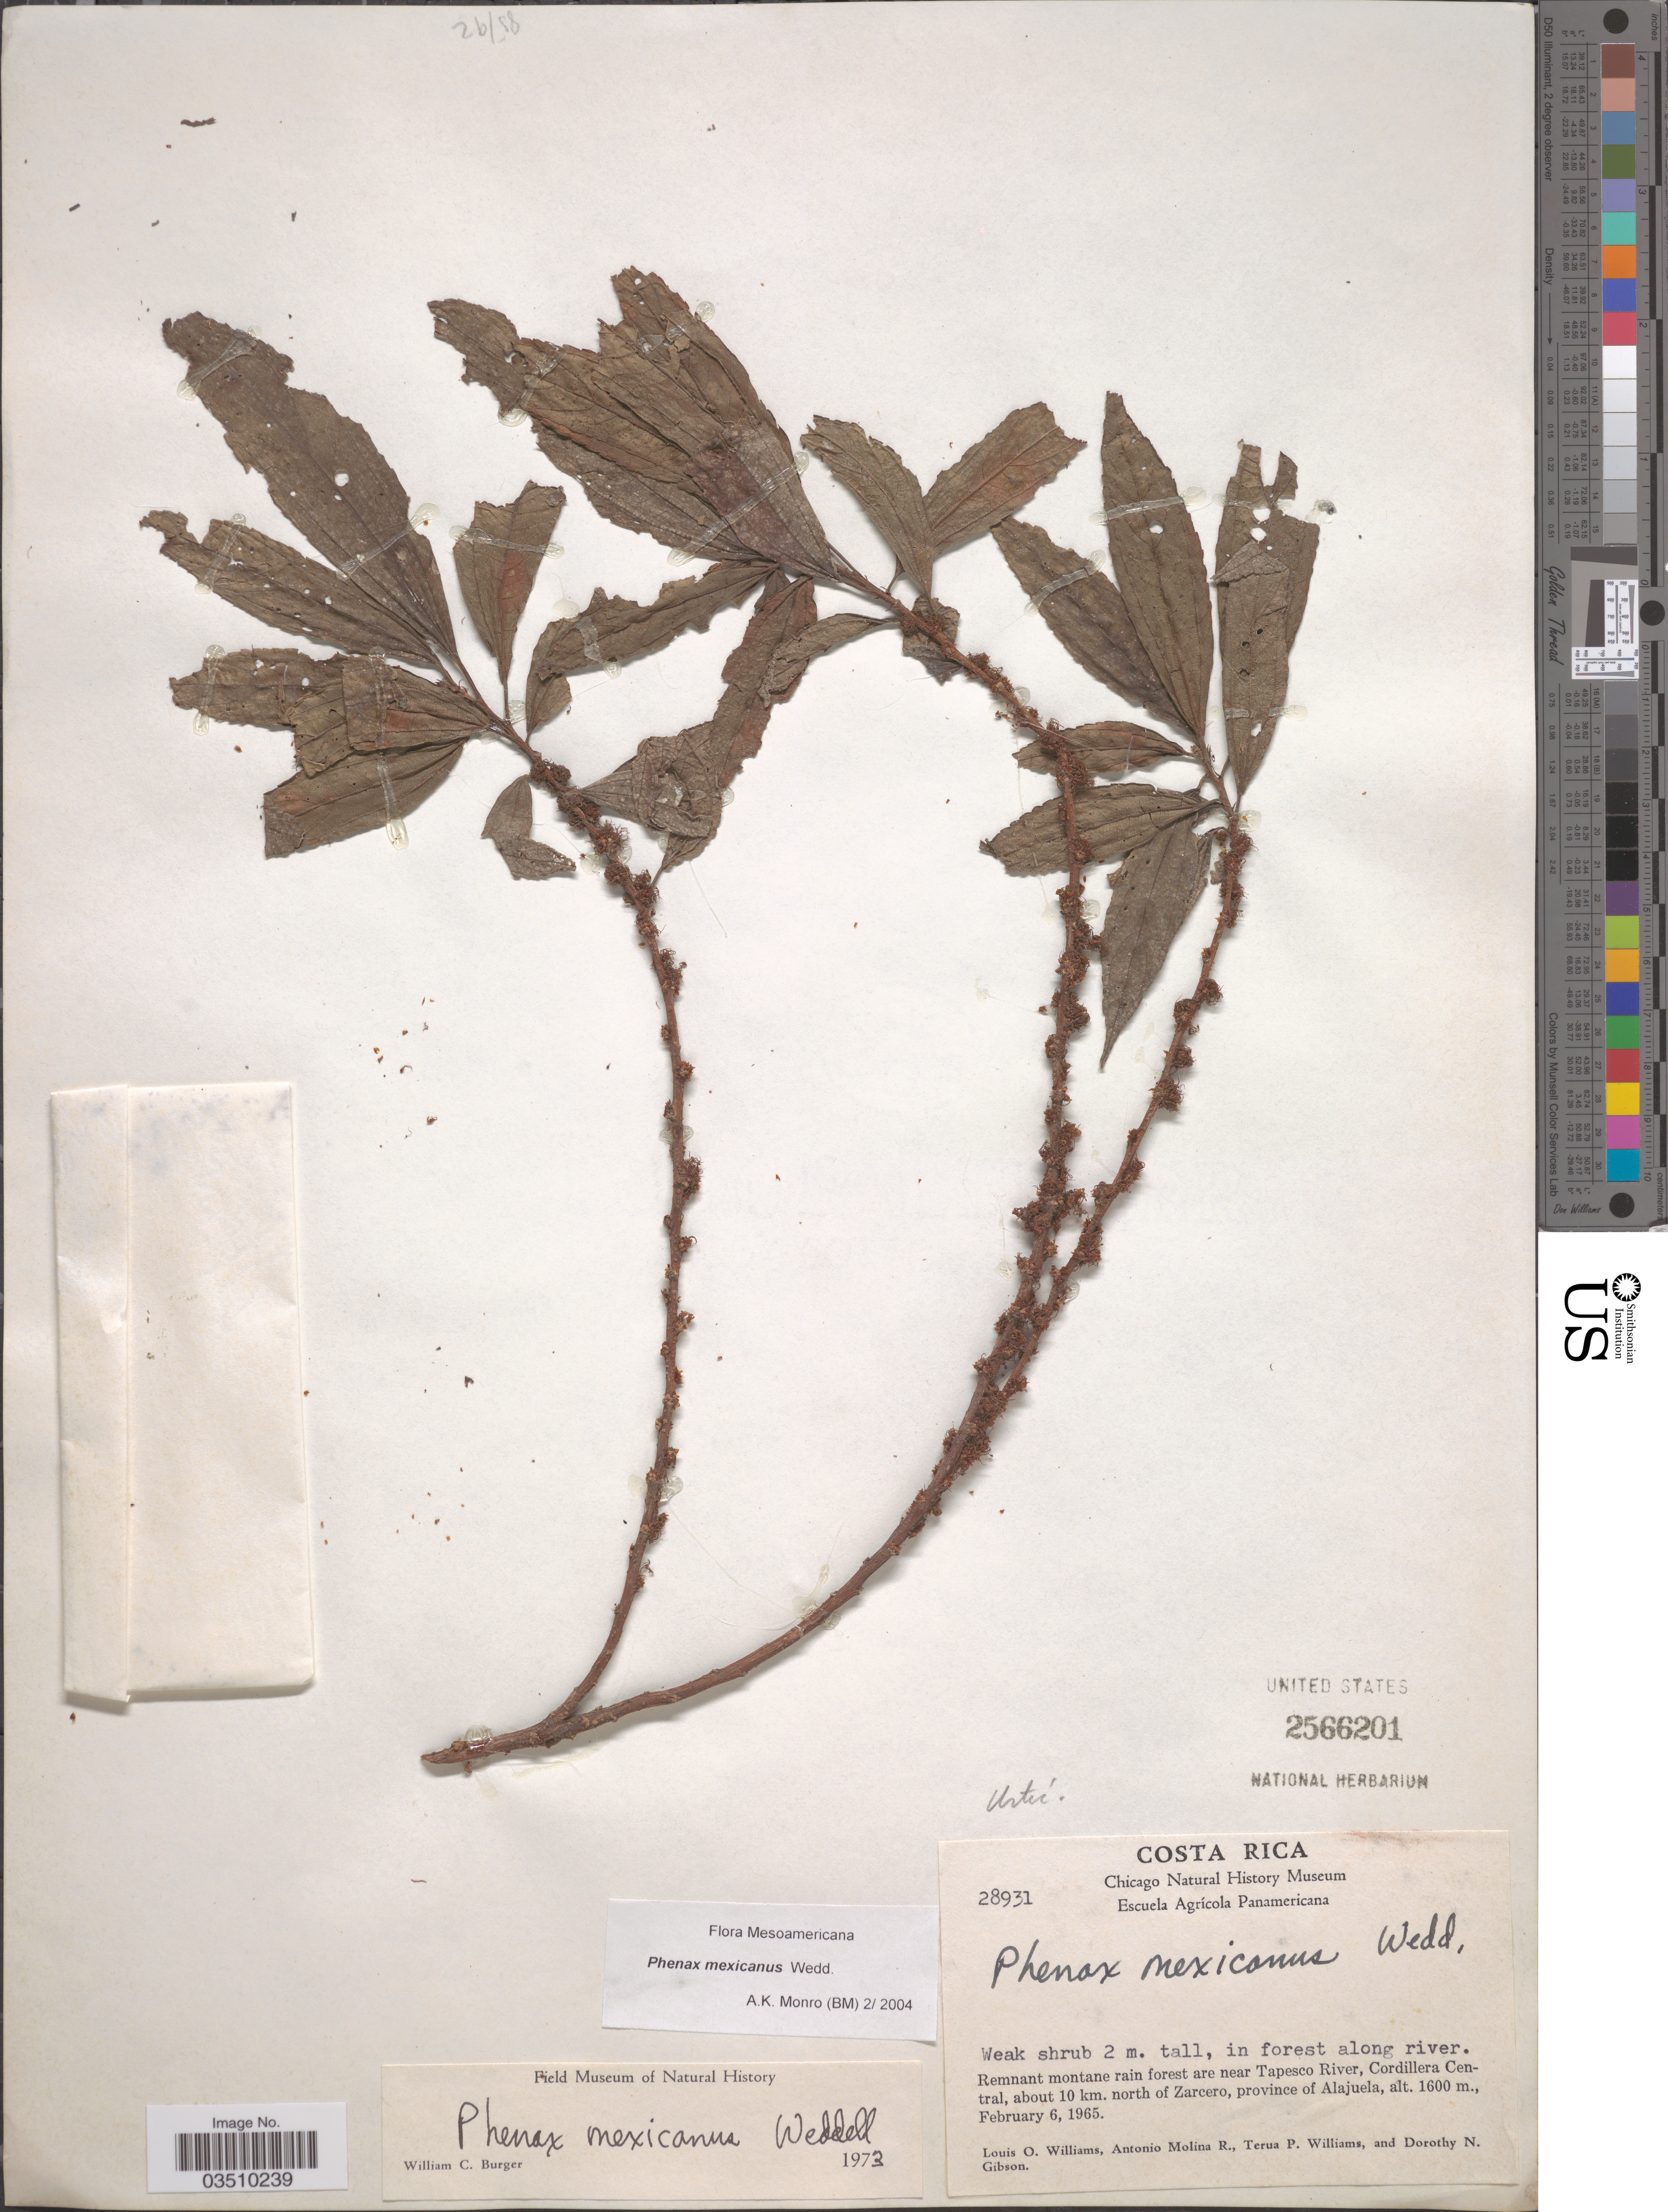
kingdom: Plantae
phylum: Tracheophyta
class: Magnoliopsida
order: Rosales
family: Urticaceae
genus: Phenax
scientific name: Phenax mexicanus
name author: Wedd.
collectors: L. O. Williams, A. Molina R., T. Williams & D. N. Gibson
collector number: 28931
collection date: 1965-02-06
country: Costa Rica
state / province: Alajuela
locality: In forest along river. Remnant montane rain forest are near Tapesco River, Cordillera Central, about 10 km. north of Zarcero.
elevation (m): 1600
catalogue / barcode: US 2566201